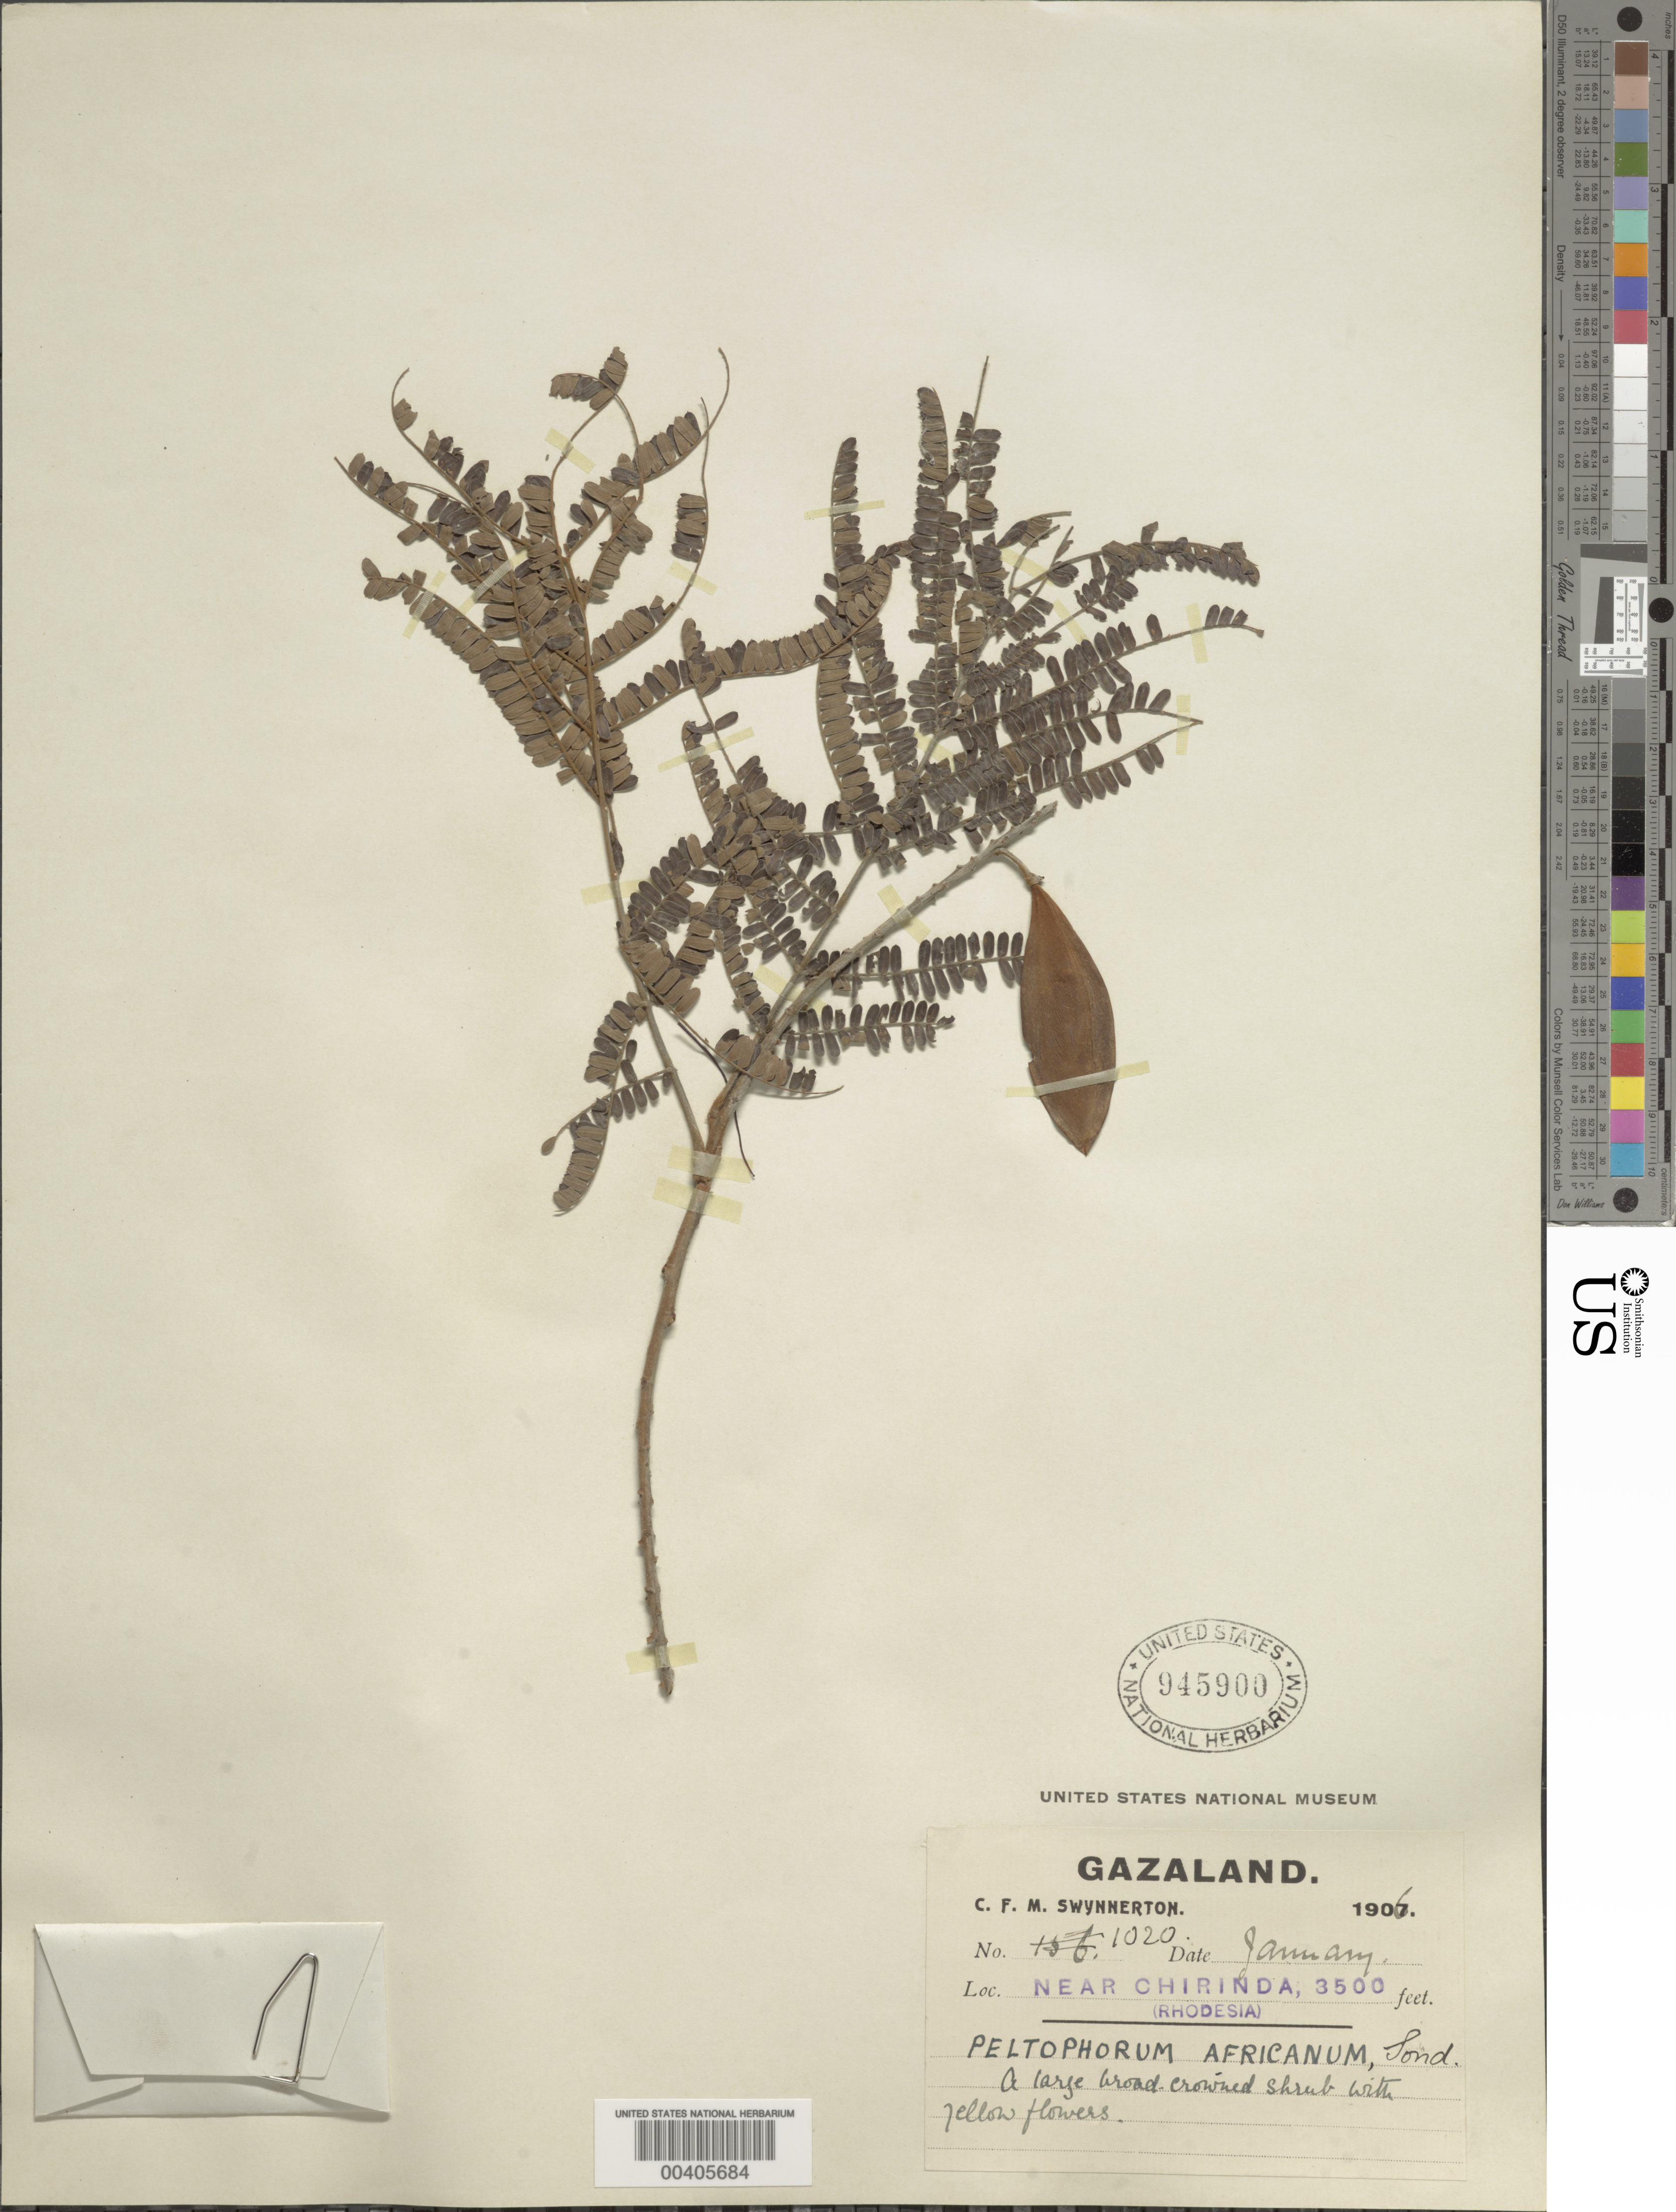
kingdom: Plantae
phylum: Tracheophyta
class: Magnoliopsida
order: Fabales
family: Fabaceae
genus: Peltophorum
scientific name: Peltophorum africanum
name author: Sond.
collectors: C. F. Swynnerton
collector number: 1020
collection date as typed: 1906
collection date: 1906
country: Zimbabwe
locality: Near chirinda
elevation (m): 1067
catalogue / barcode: US 945900